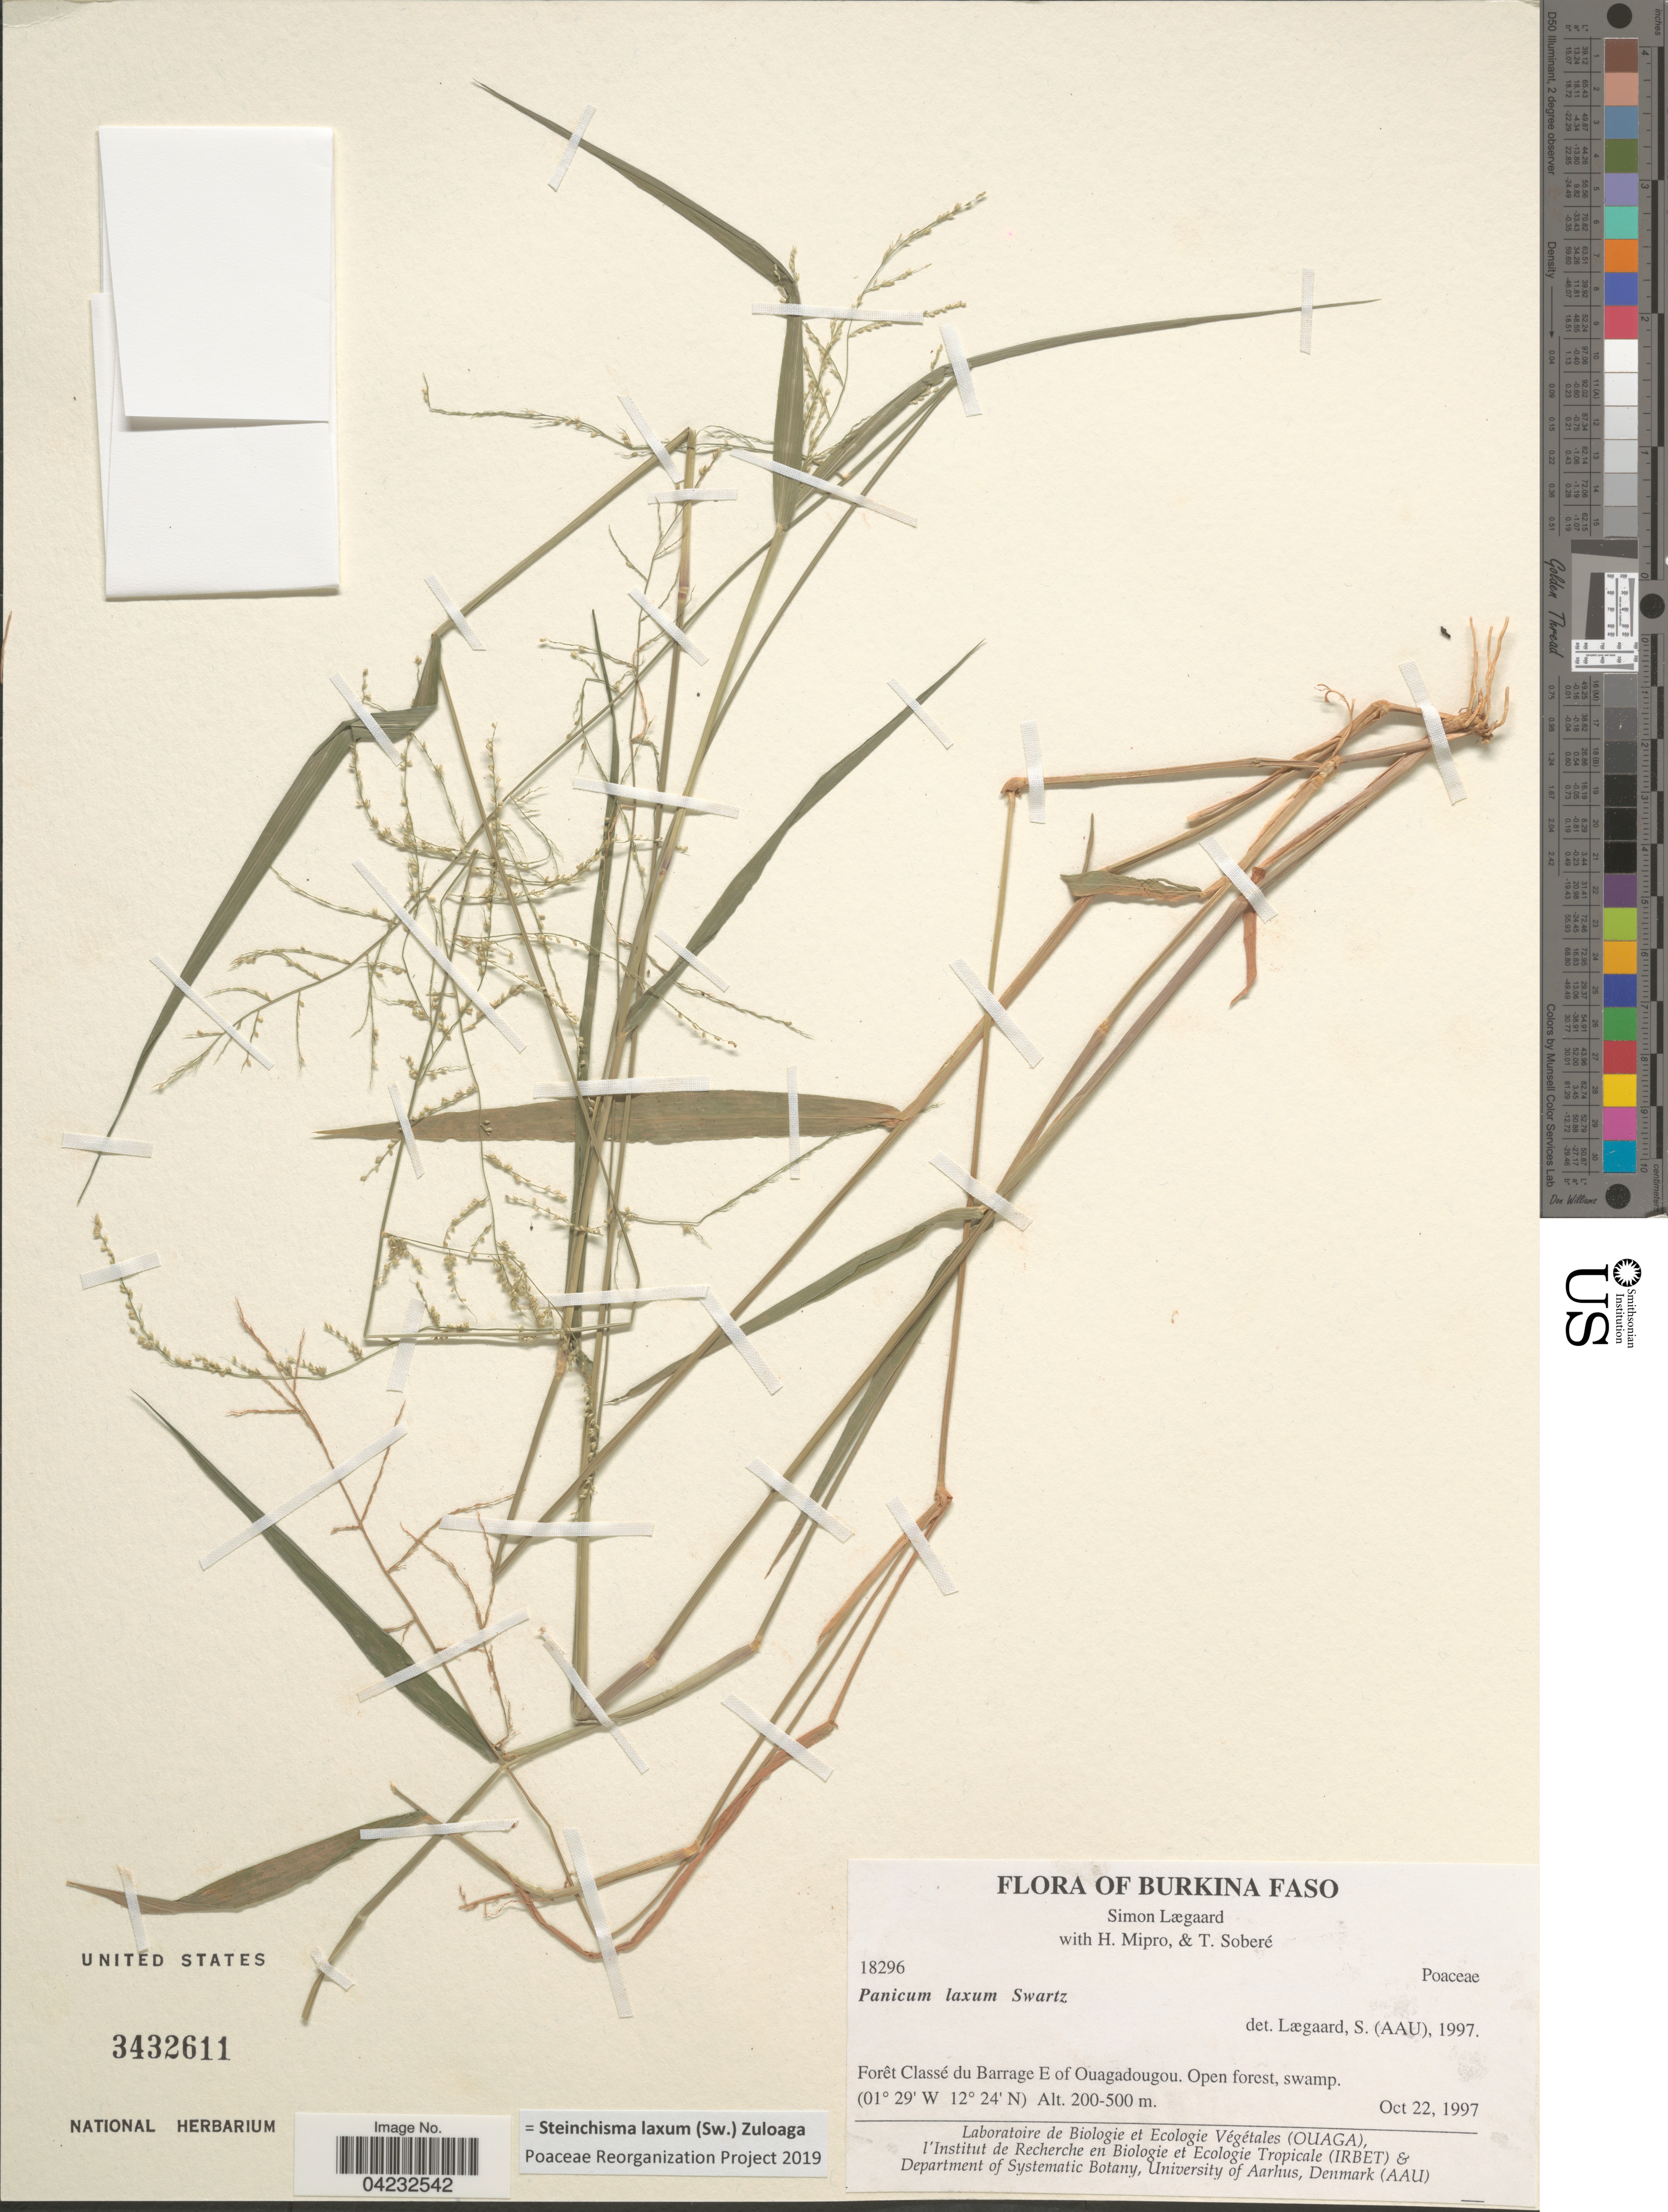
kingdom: Plantae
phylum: Tracheophyta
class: Liliopsida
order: Poales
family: Poaceae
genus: Steinchisma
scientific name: Steinchisma laxum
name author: (Sw.) Zuloaga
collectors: S. Lægaard, H. Mipro & T. Sobere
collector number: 18296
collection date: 1997-10-22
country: Burkina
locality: Burkina Faso. Forêt Classé du Barrage E of Ouagadougou. Open forest, swamp.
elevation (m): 200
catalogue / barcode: US 3432611